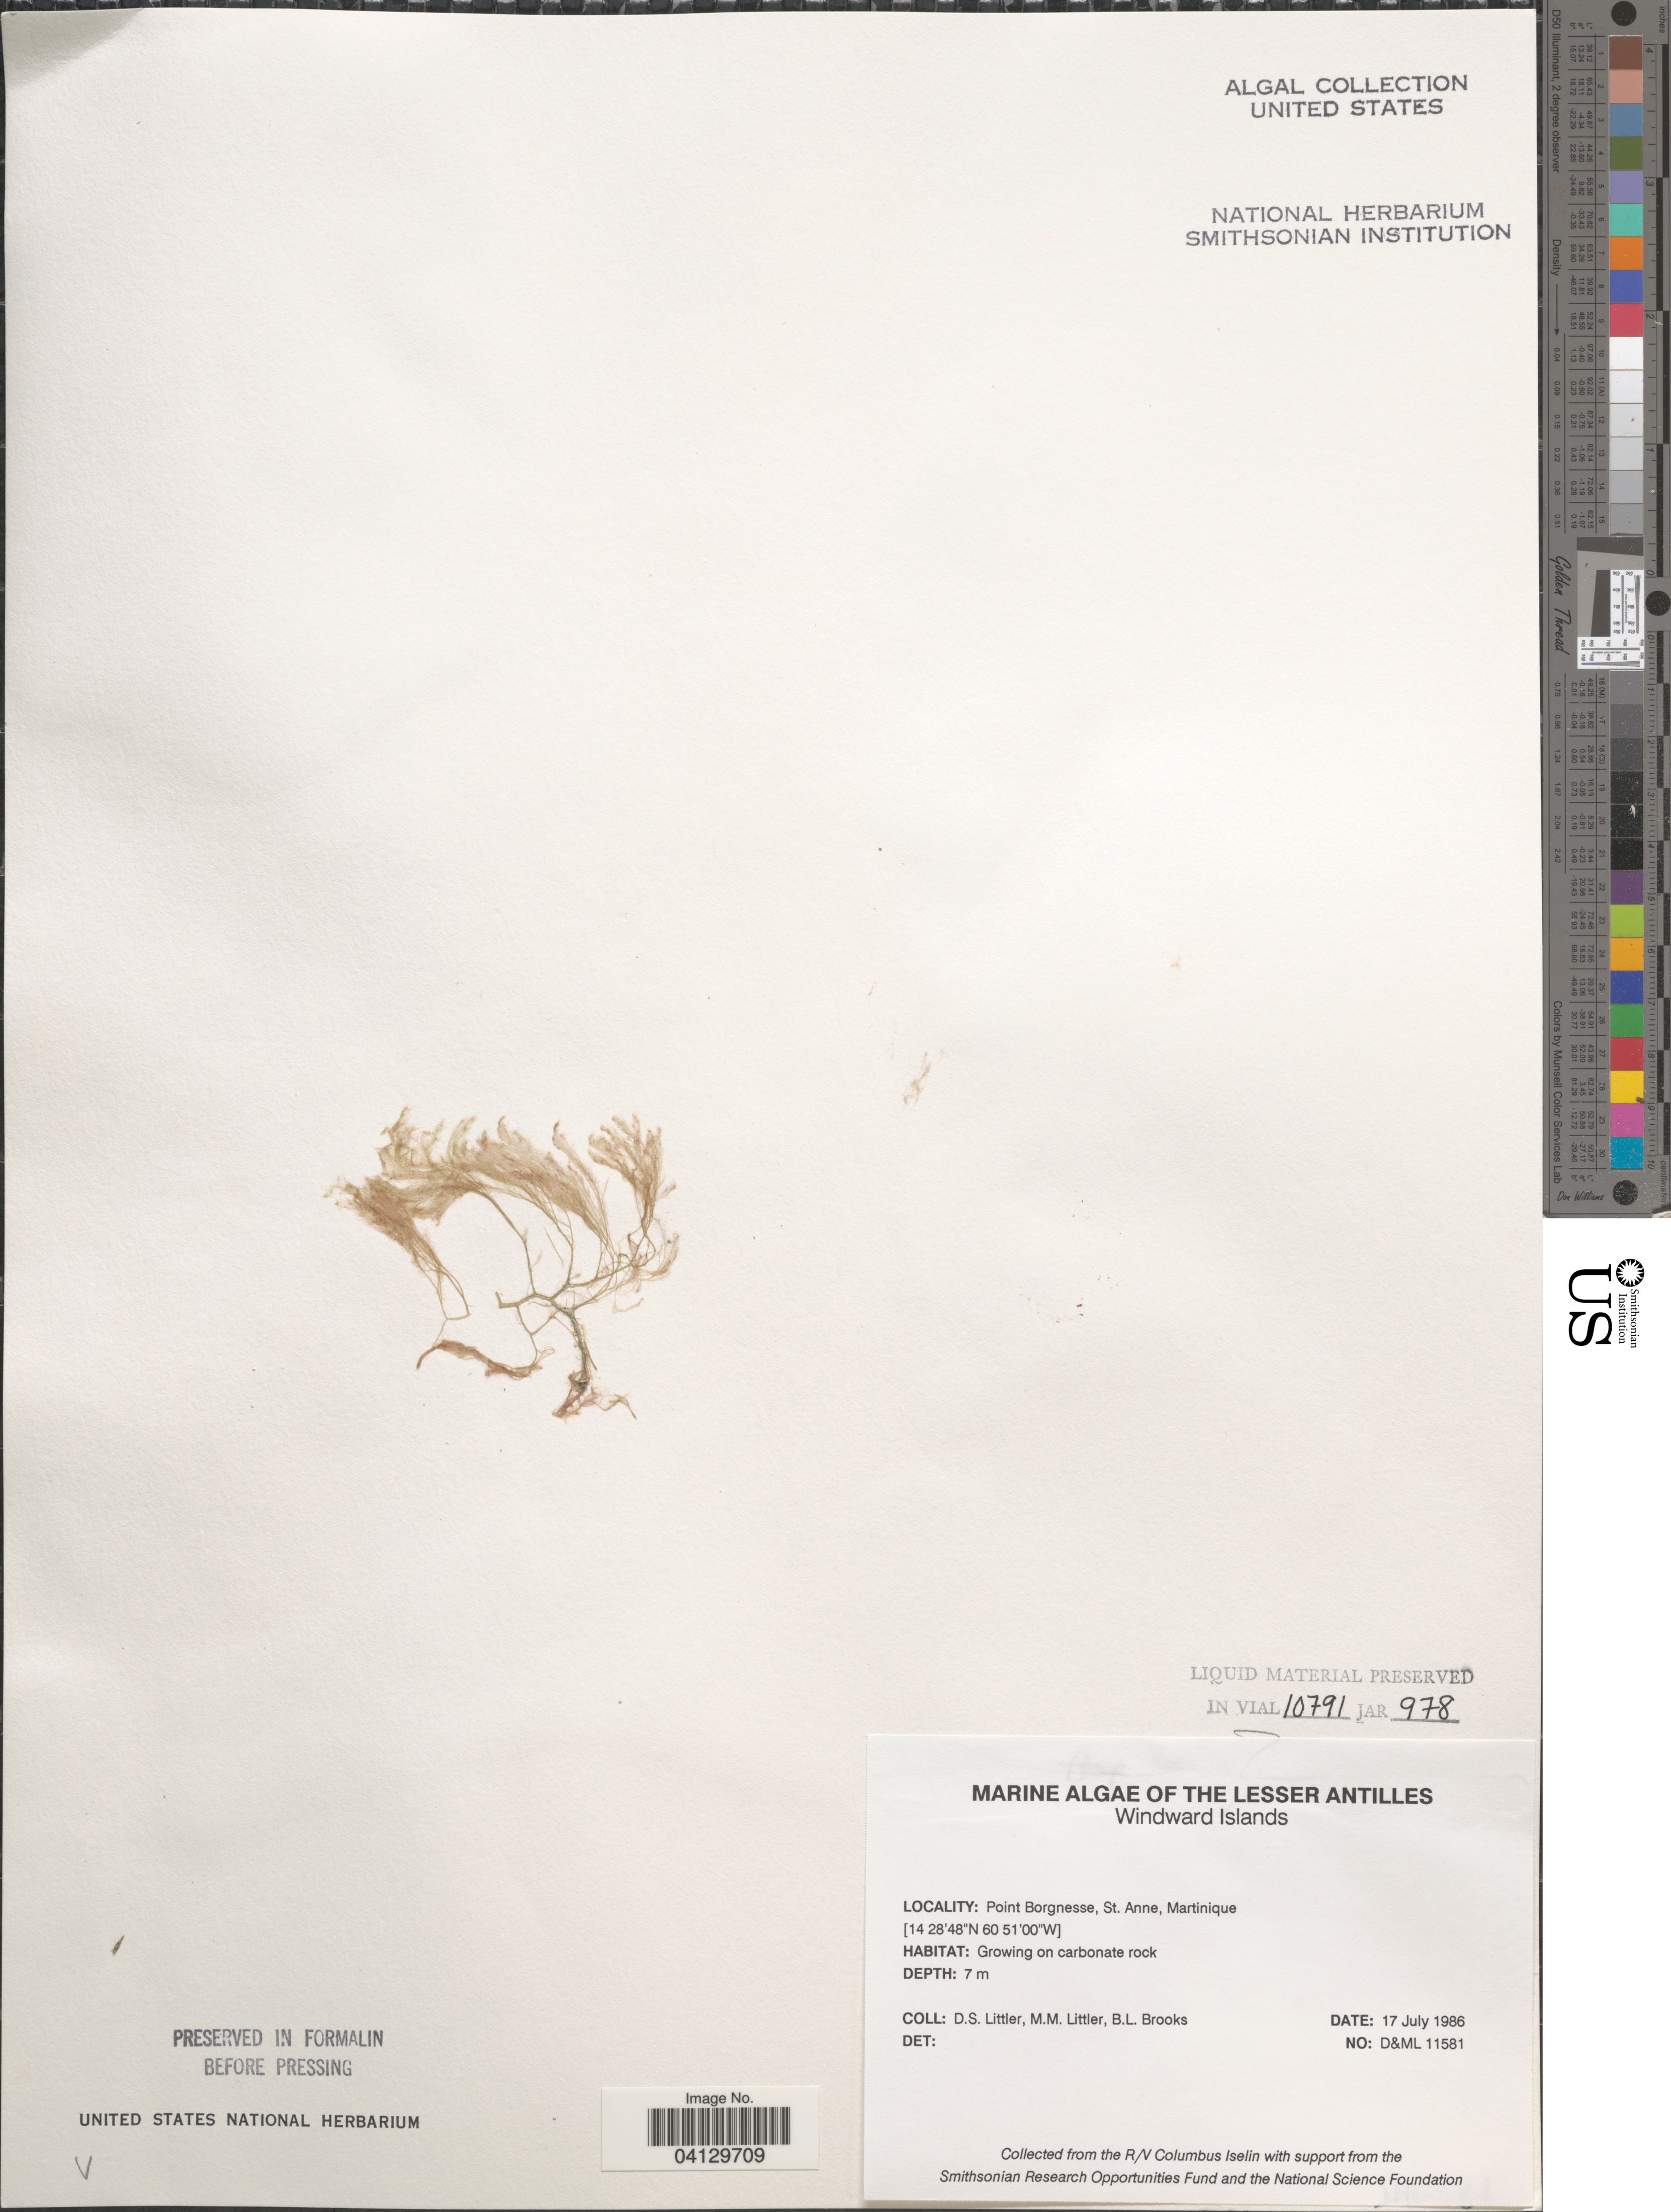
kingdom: Plantae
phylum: Rhodophyta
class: Florideophyceae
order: Ceramiales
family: Dasyaceae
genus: Dasya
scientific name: Dasya sp.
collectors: D. S. Littler & B. Brooks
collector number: D&ML11581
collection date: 1986-07-17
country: Martinique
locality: The Lesser Antilles. Windward Islands. Point Borgnesse, St. Anne.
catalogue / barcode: US 328750